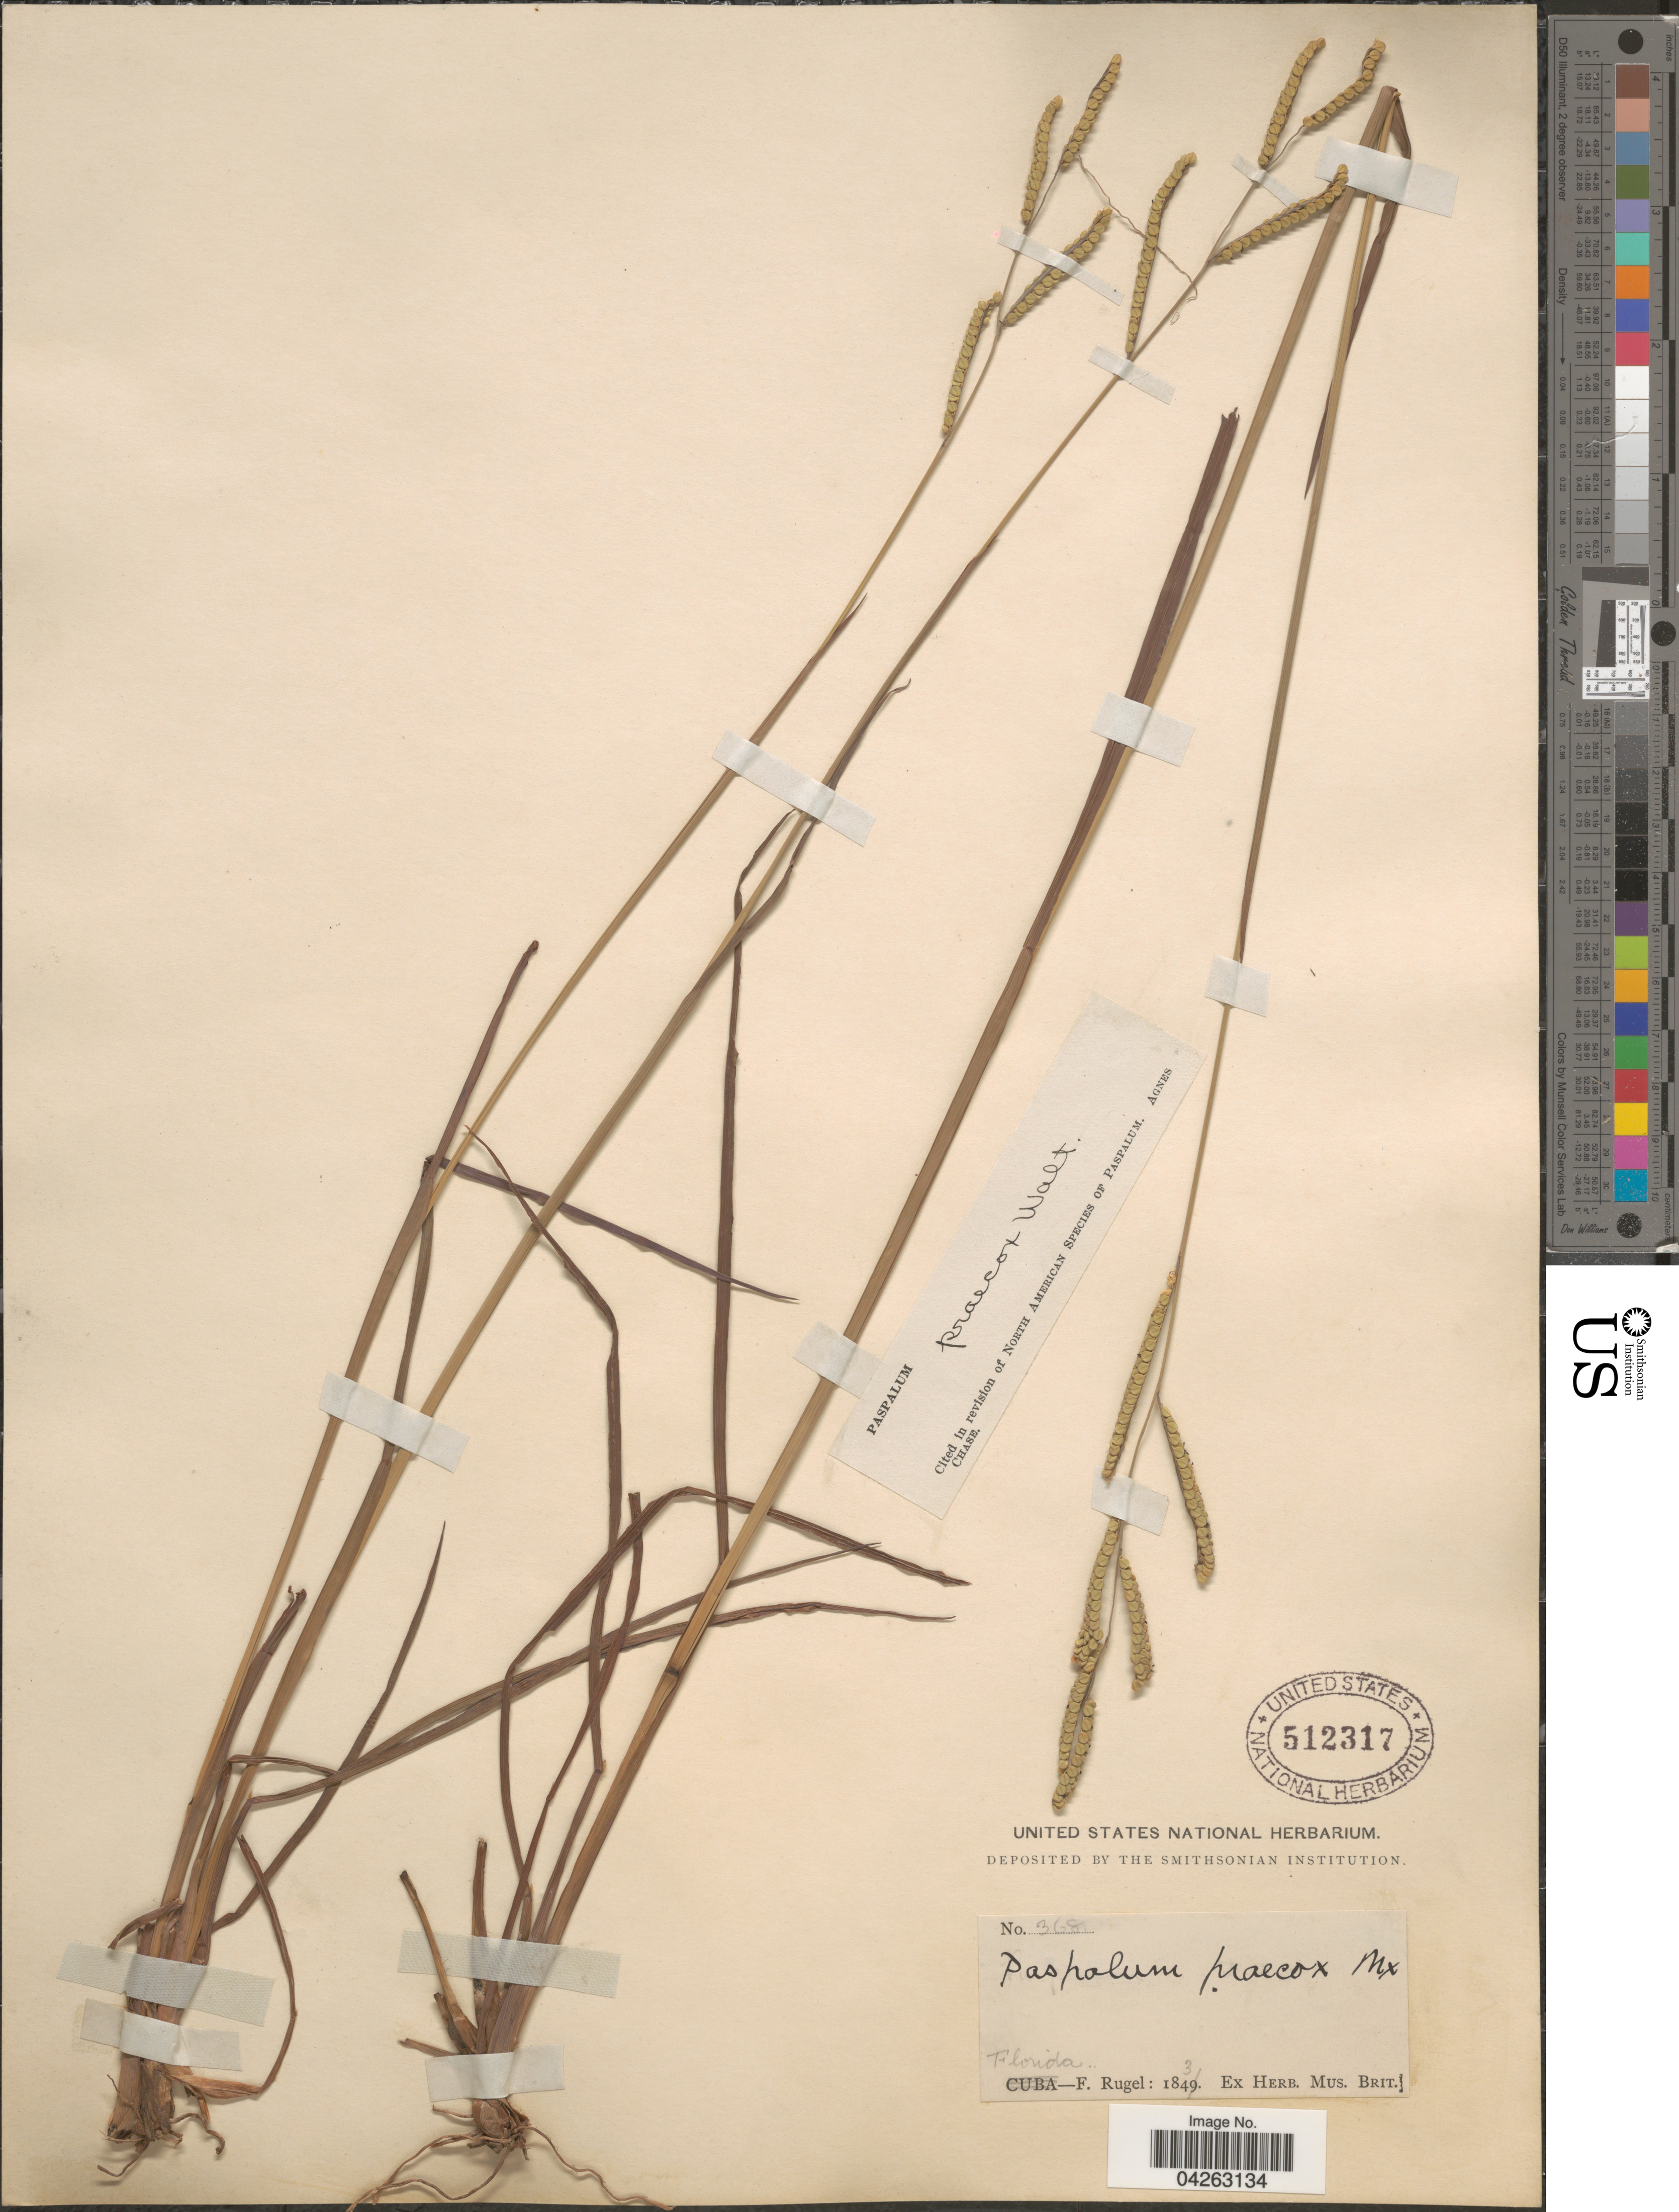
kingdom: Plantae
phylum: Tracheophyta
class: Liliopsida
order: Poales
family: Poaceae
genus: Paspalum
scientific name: Paspalum praecox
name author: Walter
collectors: F. Rugel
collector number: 3680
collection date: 1843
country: United States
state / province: Florida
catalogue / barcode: US 512317